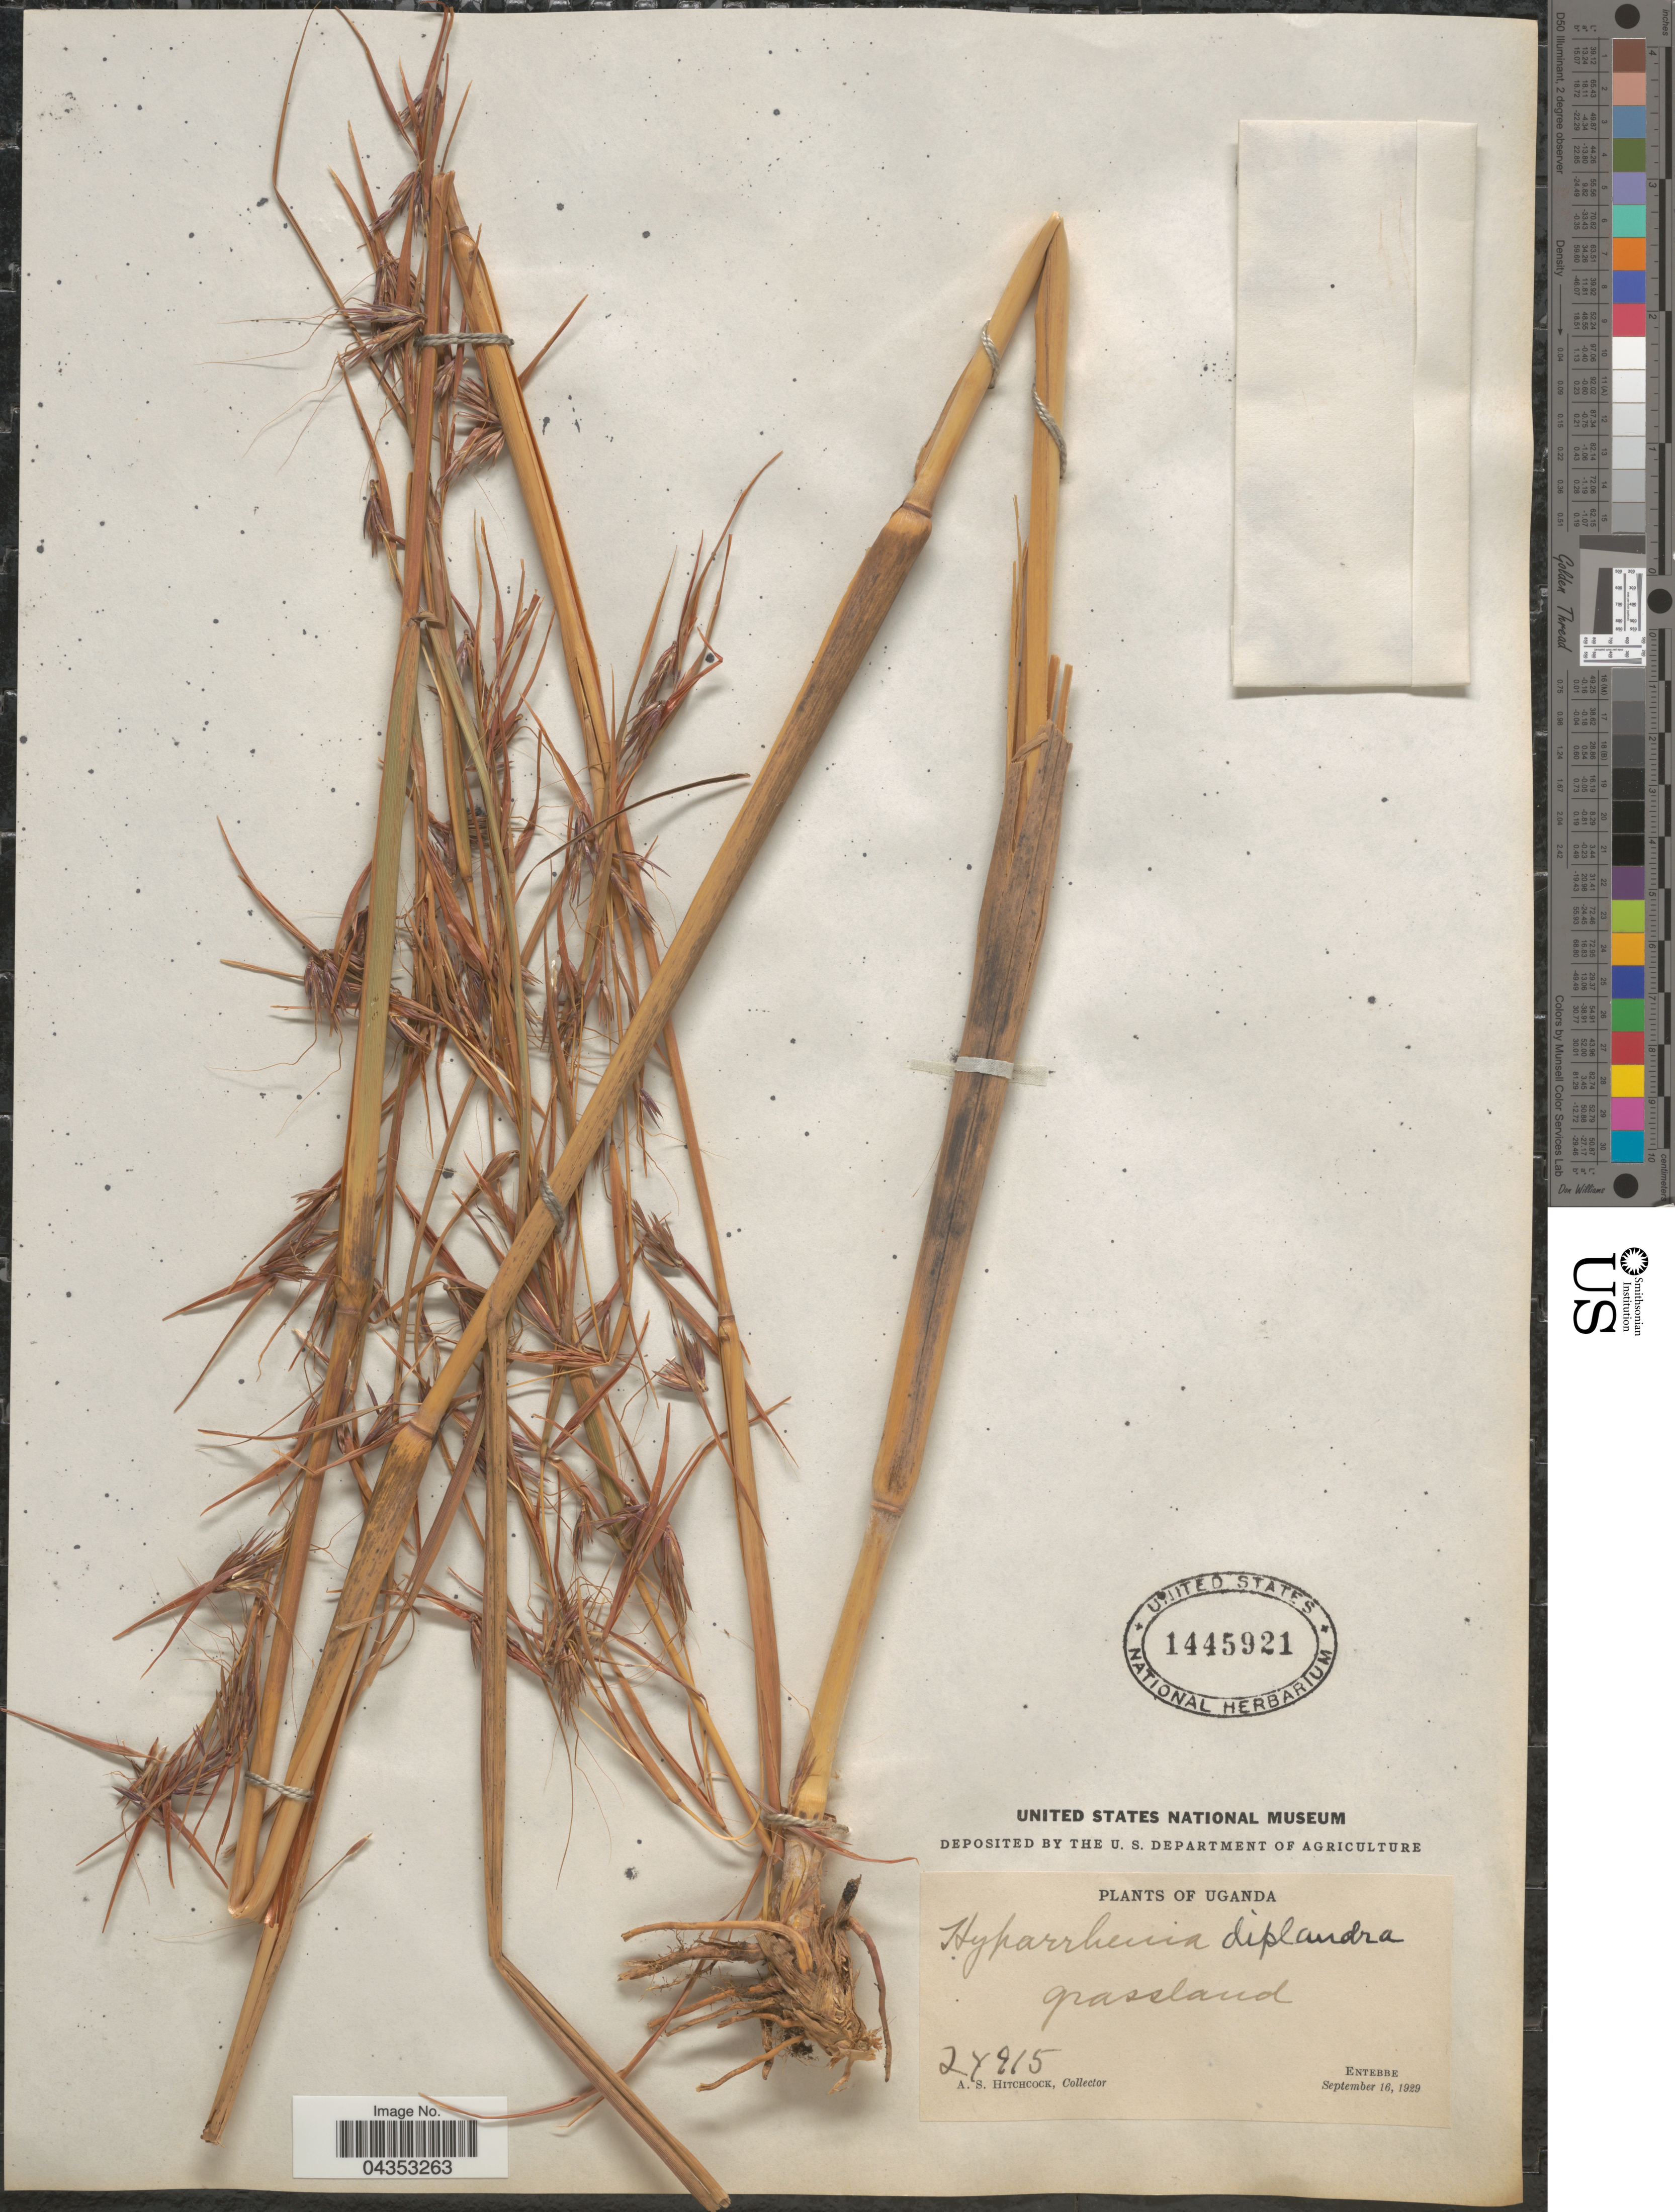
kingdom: Plantae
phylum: Tracheophyta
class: Liliopsida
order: Poales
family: Poaceae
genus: Hyparrhenia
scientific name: Hyparrhenia diplandra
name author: (Hack.) Stapf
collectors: A. S. Hitchcock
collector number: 24915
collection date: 1929-09-16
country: Uganda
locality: Grassland. Entebbe.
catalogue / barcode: US 1445921